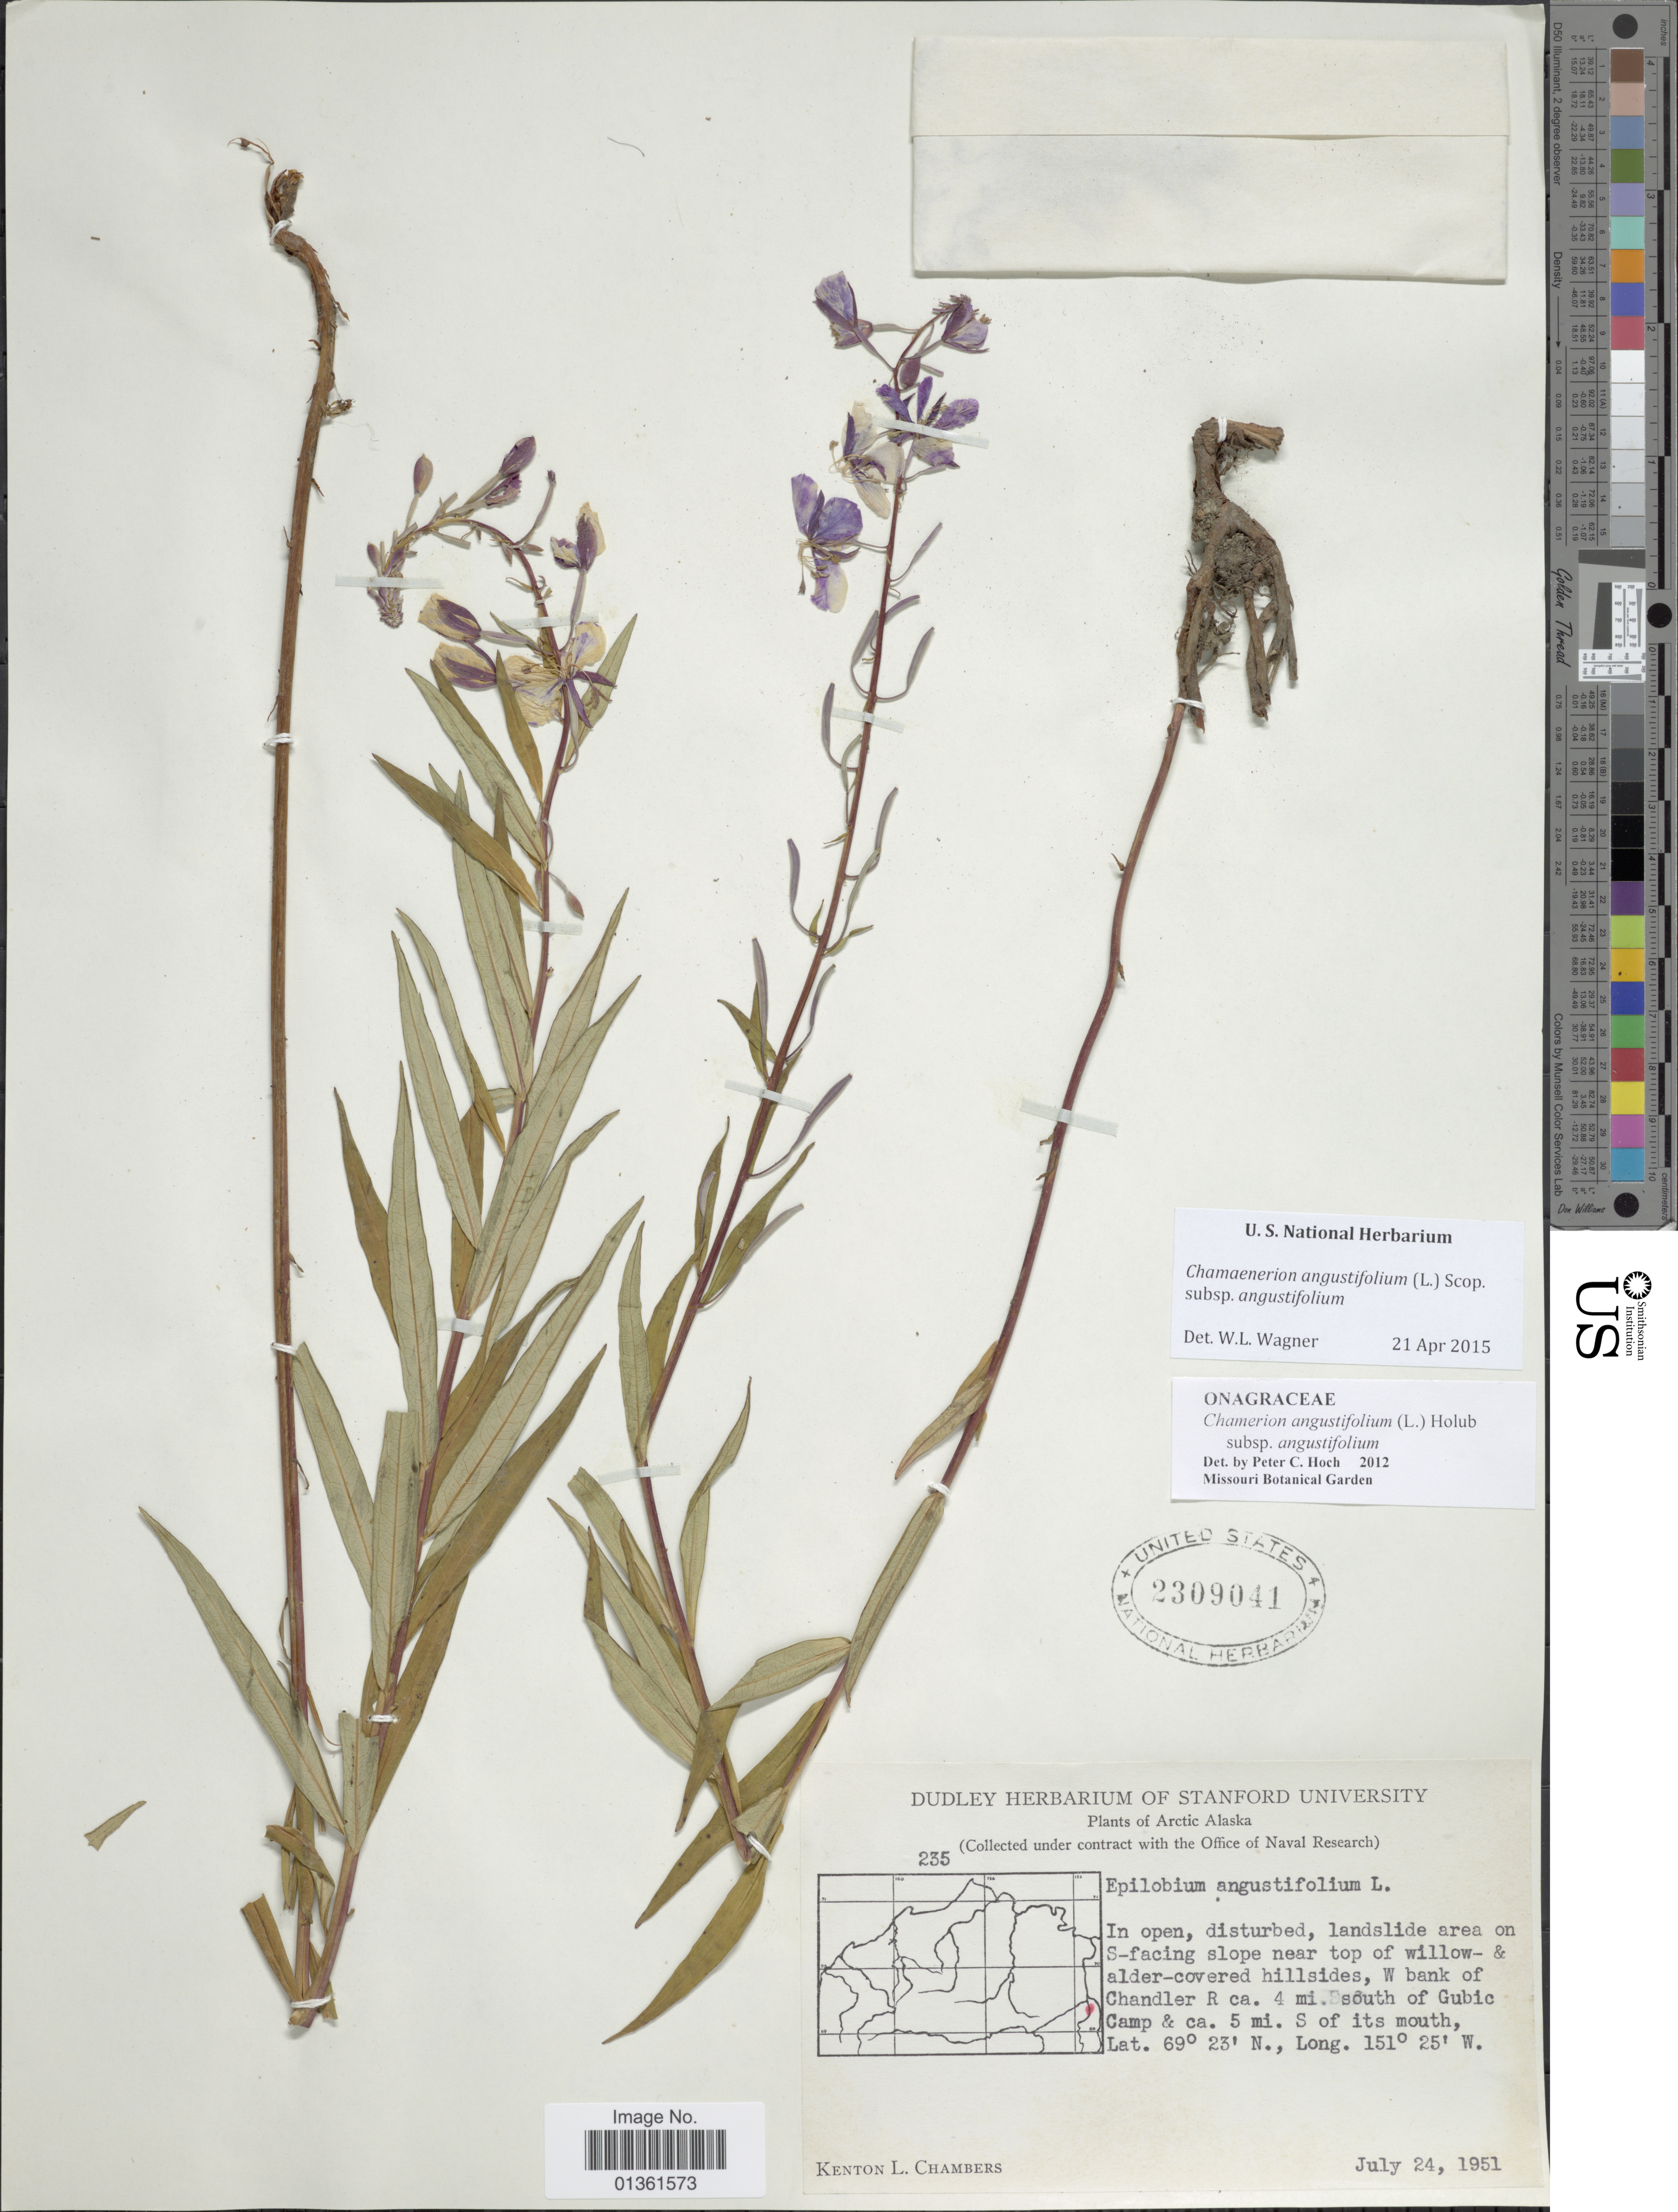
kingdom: Plantae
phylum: Tracheophyta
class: Magnoliopsida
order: Myrtales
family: Onagraceae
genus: Chamaenerion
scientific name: Chamaenerion angustifolium subsp. angustifolium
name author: (L.) Scop.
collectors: K. L. Chambers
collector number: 235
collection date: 1951-07-24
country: United States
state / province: Alaska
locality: Arctic Alaska. W bank of Chandler R ca. 4 mi. south of Gubic Camp & ca. 5 mi. S of its mouth.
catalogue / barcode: US 2309041